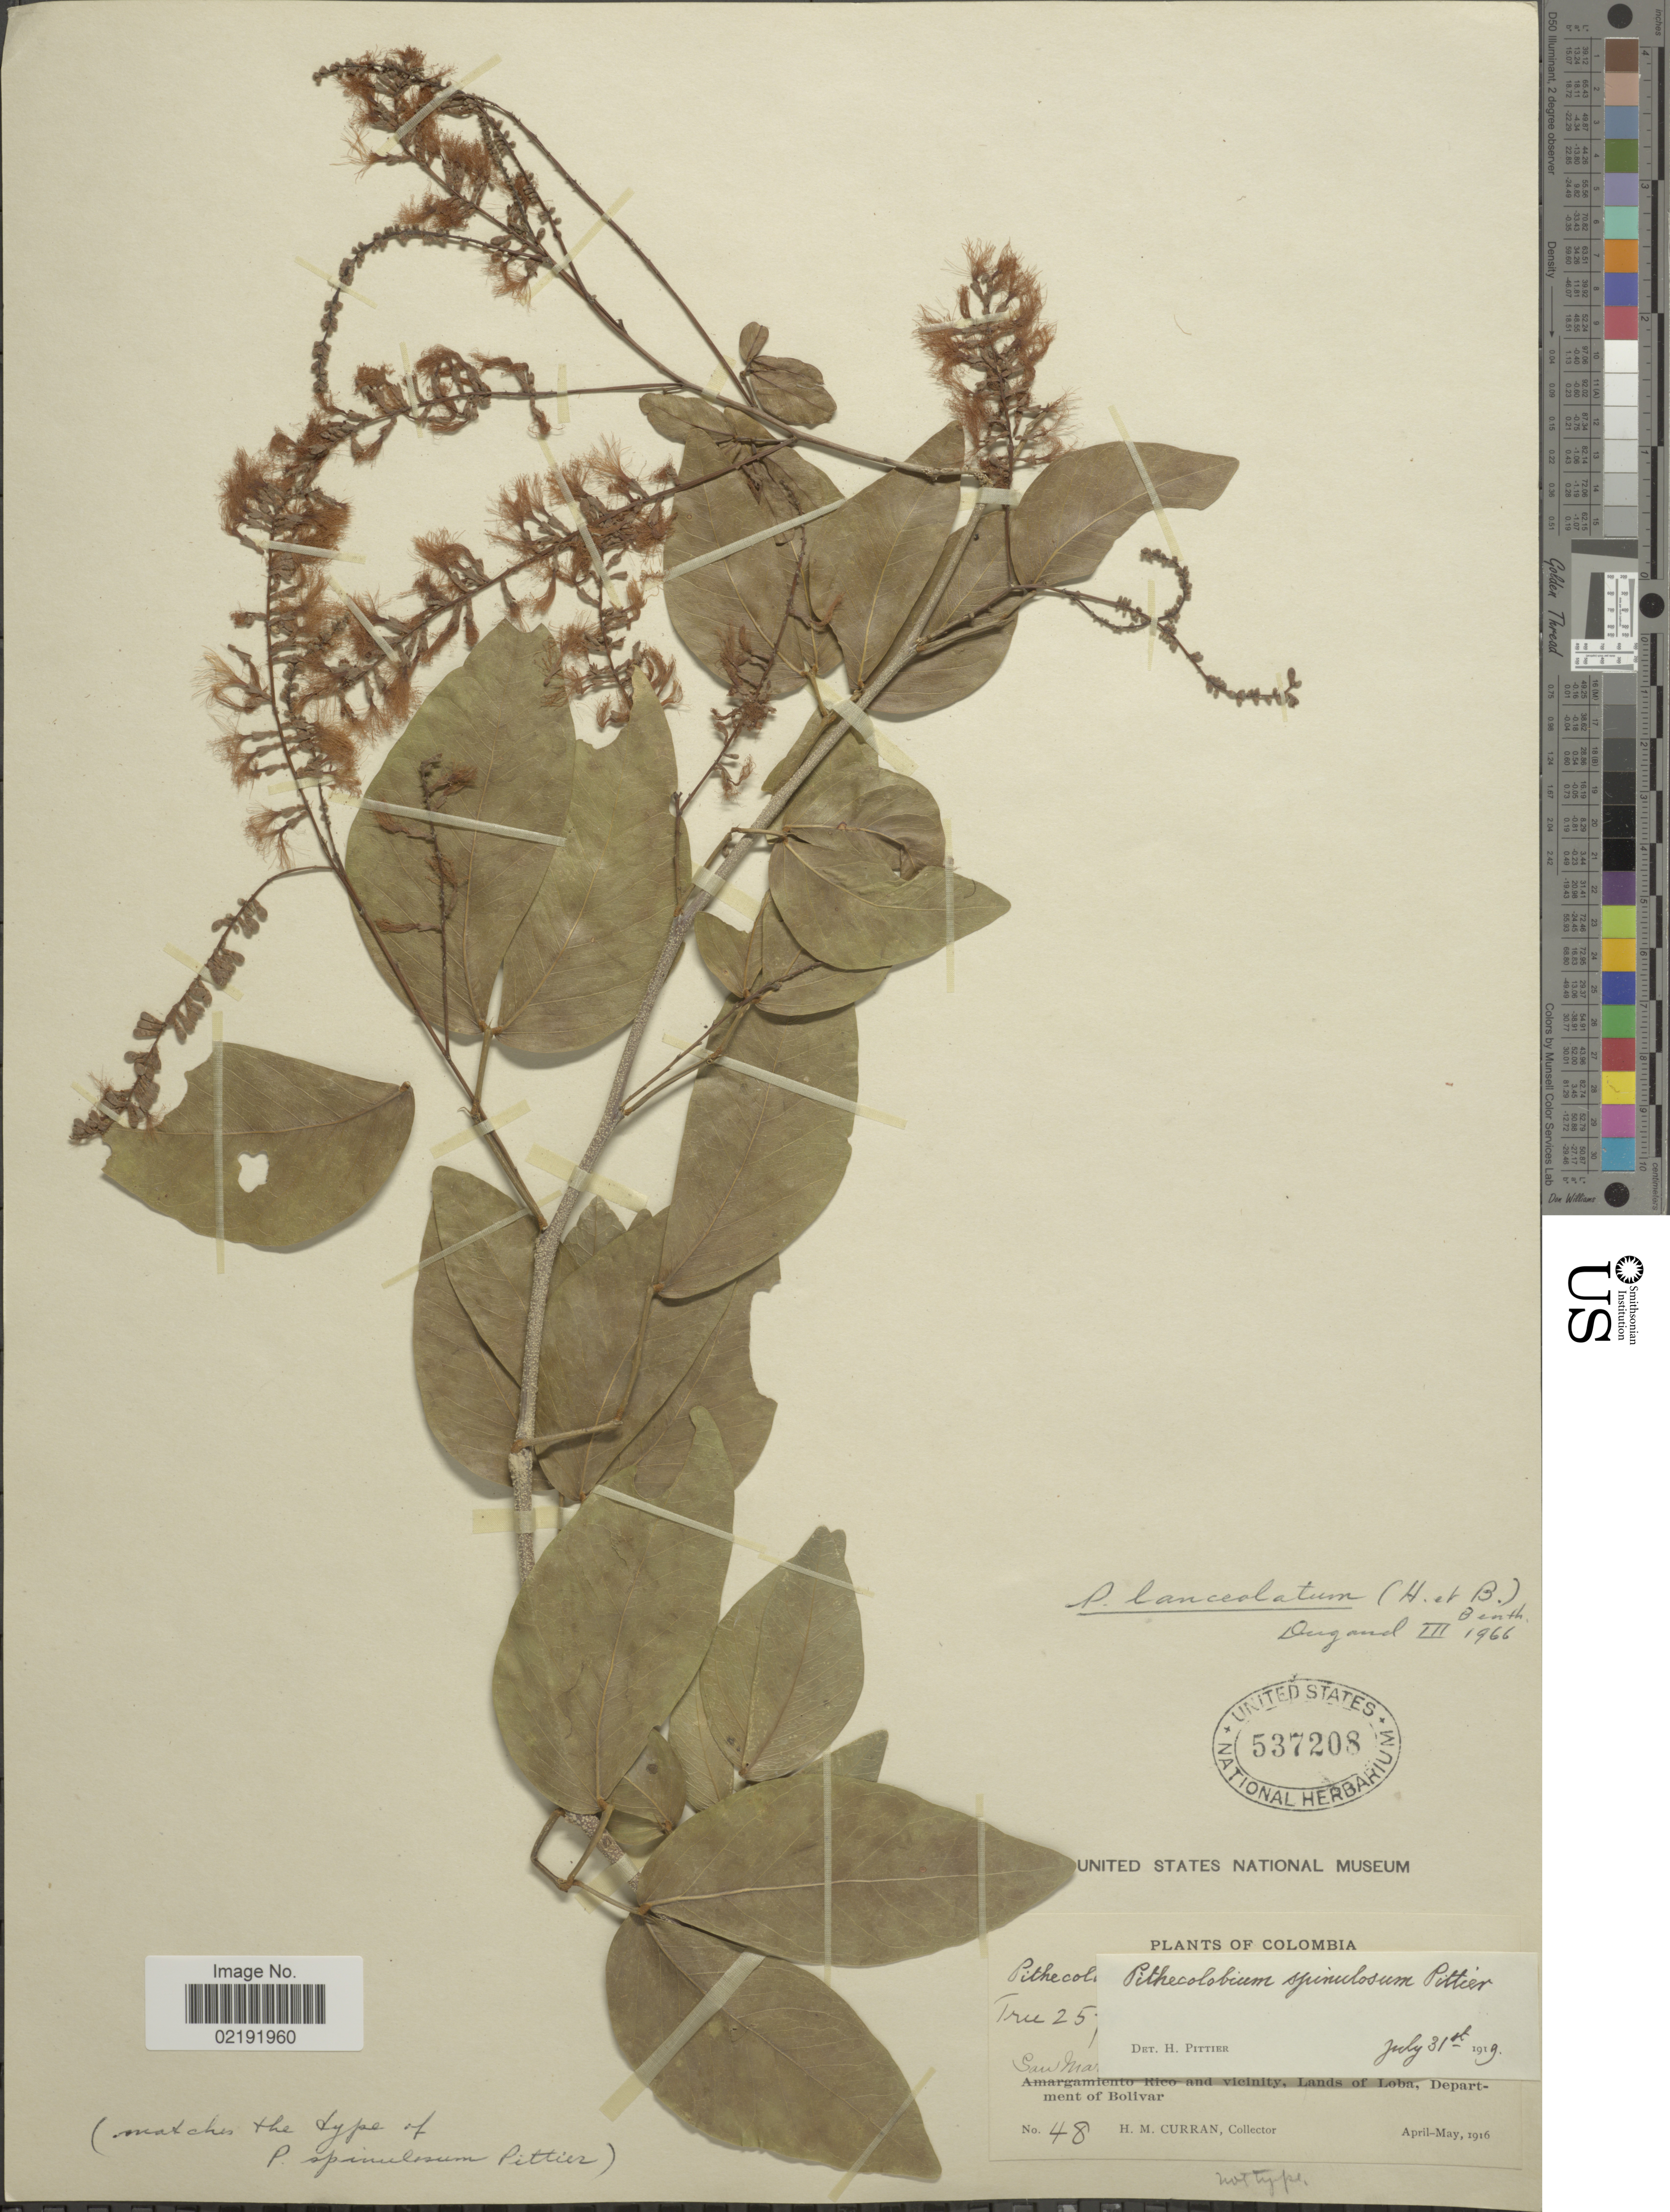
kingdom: Plantae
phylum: Tracheophyta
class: Magnoliopsida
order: Fabales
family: Fabaceae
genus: Pithecellobium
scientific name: Pithecellobium lanceolatum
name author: (Humb. & Bonpl. ex Willd.) Benth.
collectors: H. M. Curran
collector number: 48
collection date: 1916-04/1916-05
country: Colombia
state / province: Bolívar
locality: San Martin [interpreted] and vicinity, Lands of Loba, Department of Bolivar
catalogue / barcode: US 537208